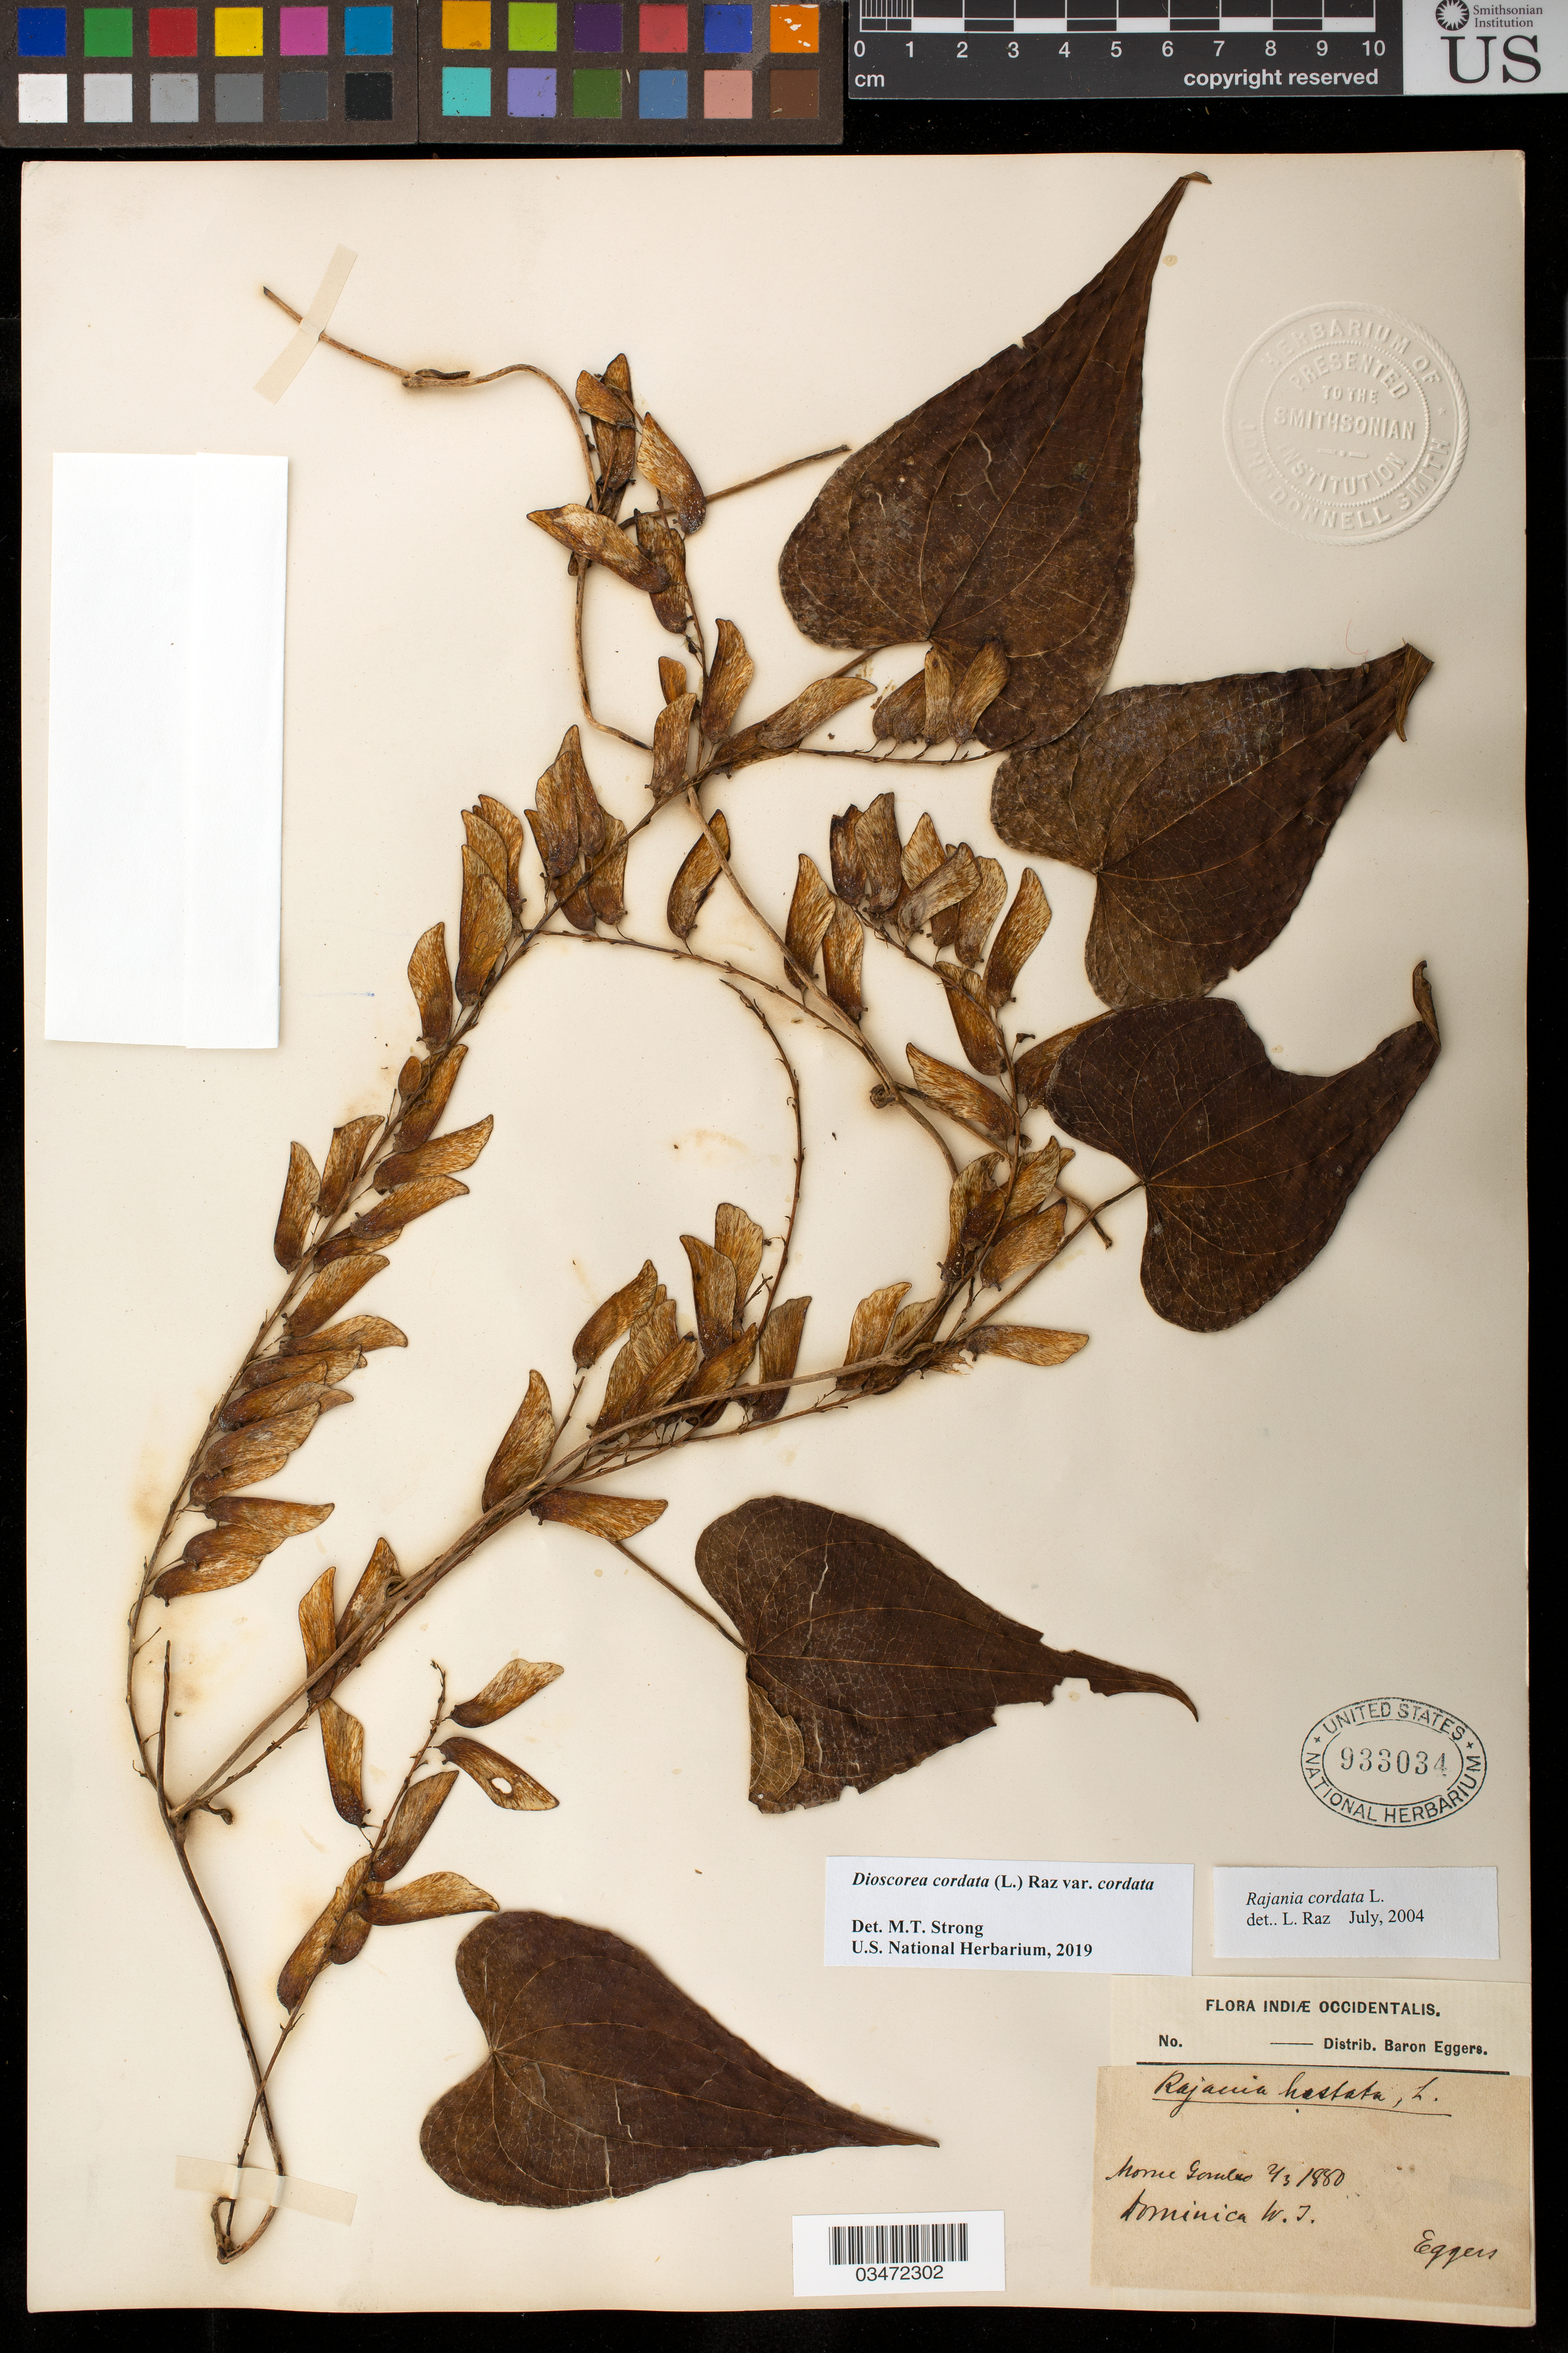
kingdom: Plantae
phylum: Tracheophyta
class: Liliopsida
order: Dioscoreales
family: Dioscoreaceae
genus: Dioscorea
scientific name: Dioscorea cordata var. cordata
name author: (L.) Raz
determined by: Strong, M. T., (US), Smithsonian Institution - National Museum of Natural History (UNITED STATES)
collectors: H. F. A. von Eggers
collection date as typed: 2/3 1880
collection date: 1880-02-03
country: Dominica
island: Dominica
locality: Morne Gombo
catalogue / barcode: US 933034